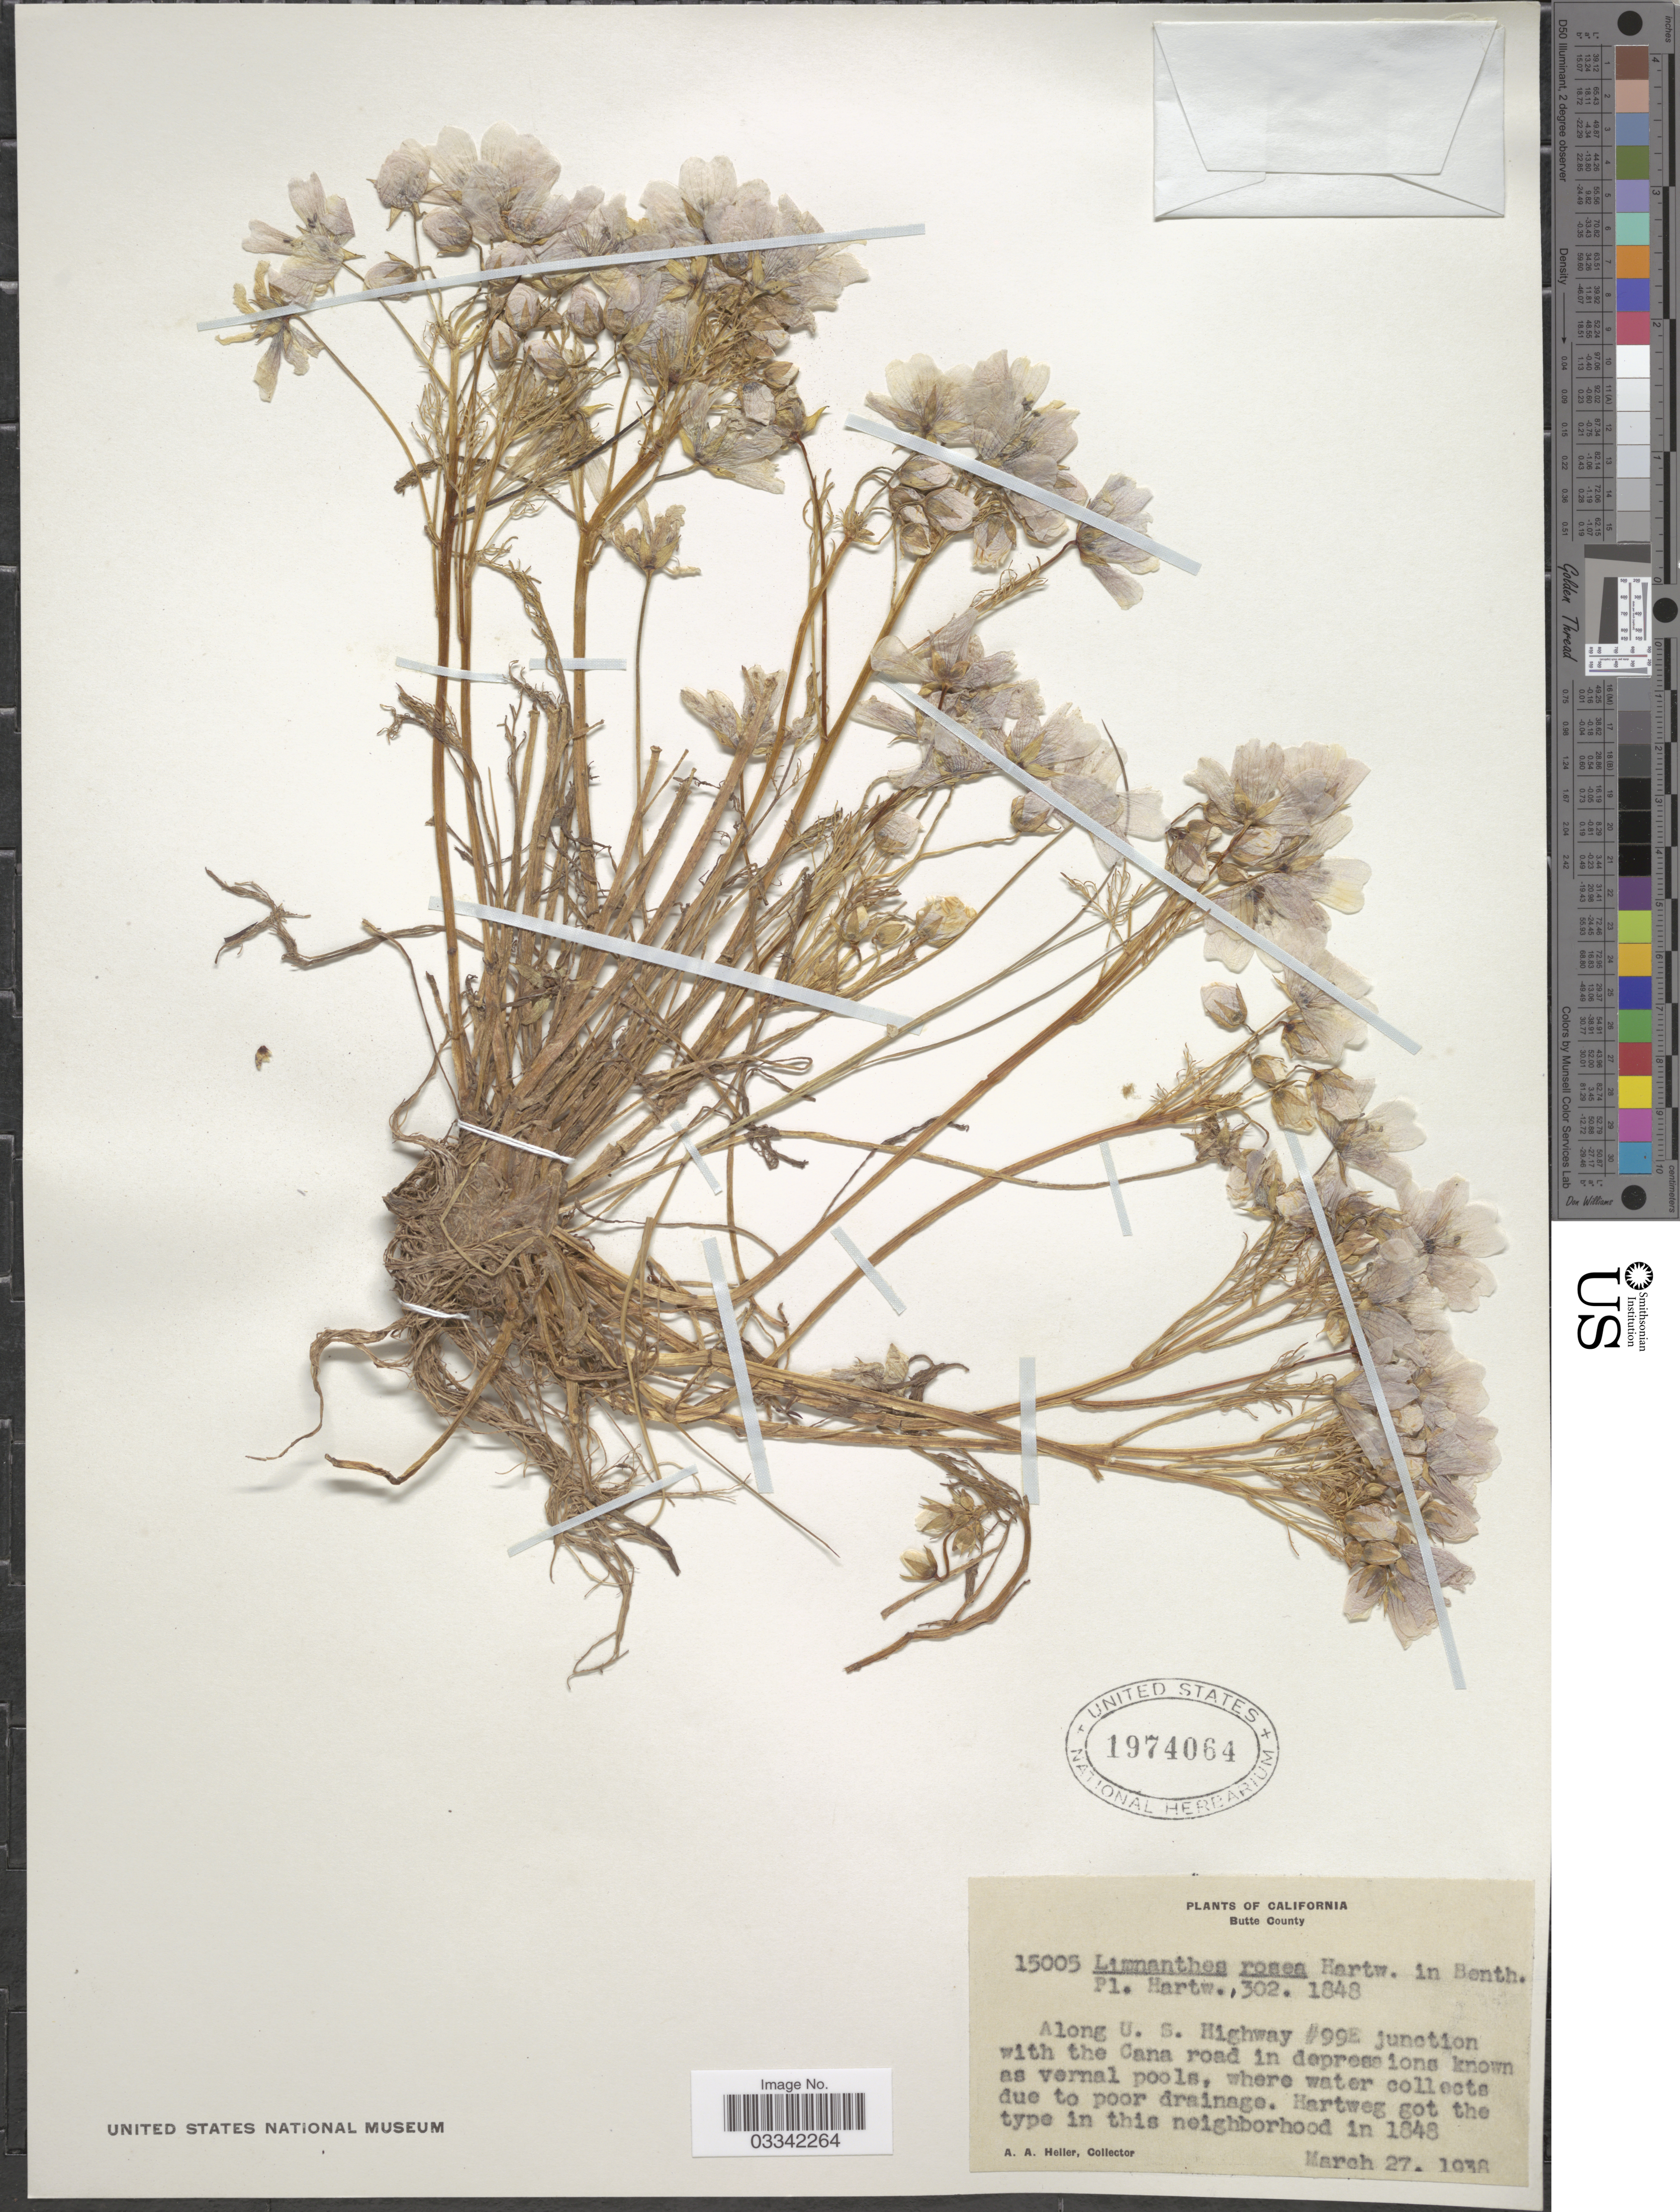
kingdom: Plantae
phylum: Tracheophyta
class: Magnoliopsida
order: Brassicales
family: Limnanthaceae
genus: Limnanthes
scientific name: Limnanthes douglasii var. rosea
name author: (Hartw. ex Benth.) Mason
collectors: A. A. Heller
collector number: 15005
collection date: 1938-03-27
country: United States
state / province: California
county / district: Butte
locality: Butte county. Along U.S. Highway #99E junction with the Cana road in depressions known as vernal pools.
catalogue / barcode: US 1974064